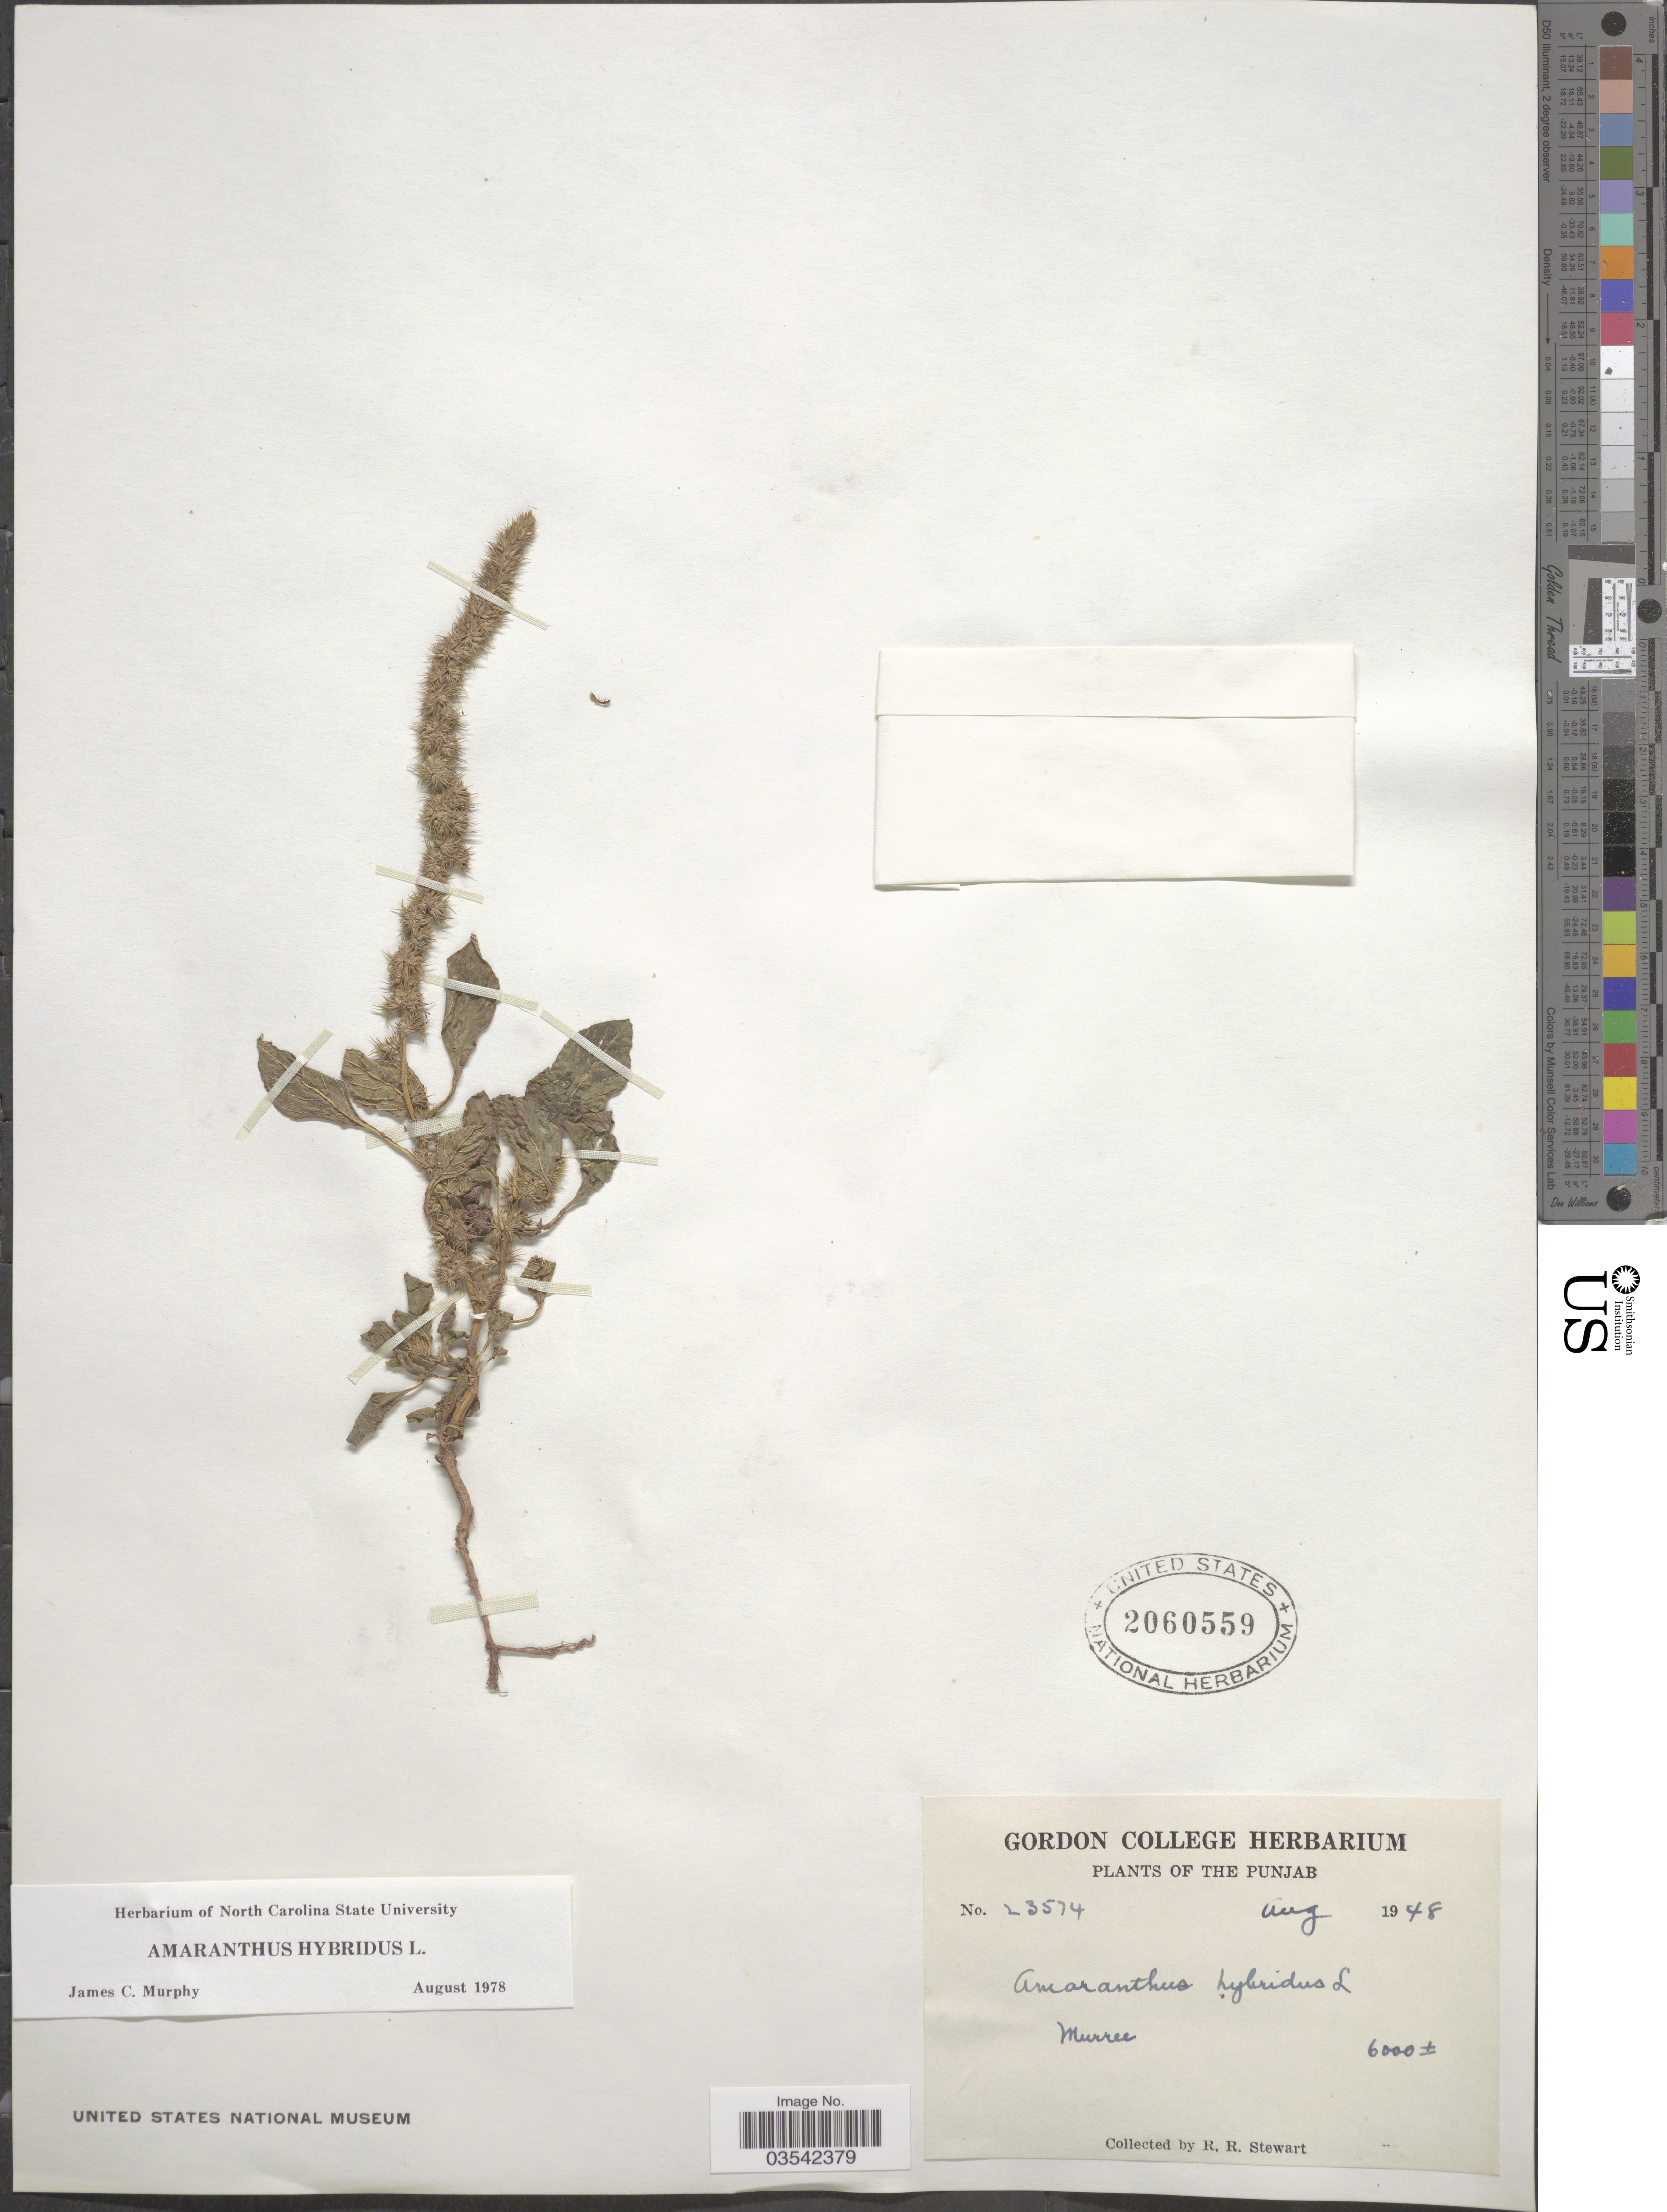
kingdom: Plantae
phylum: Tracheophyta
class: Magnoliopsida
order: Caryophyllales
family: Amaranthaceae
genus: Amaranthus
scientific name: Amaranthus hybridus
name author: L.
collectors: R. Stewart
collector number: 23574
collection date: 1948-08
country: Pakistan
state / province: Punjab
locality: Murree.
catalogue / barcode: US 2060559